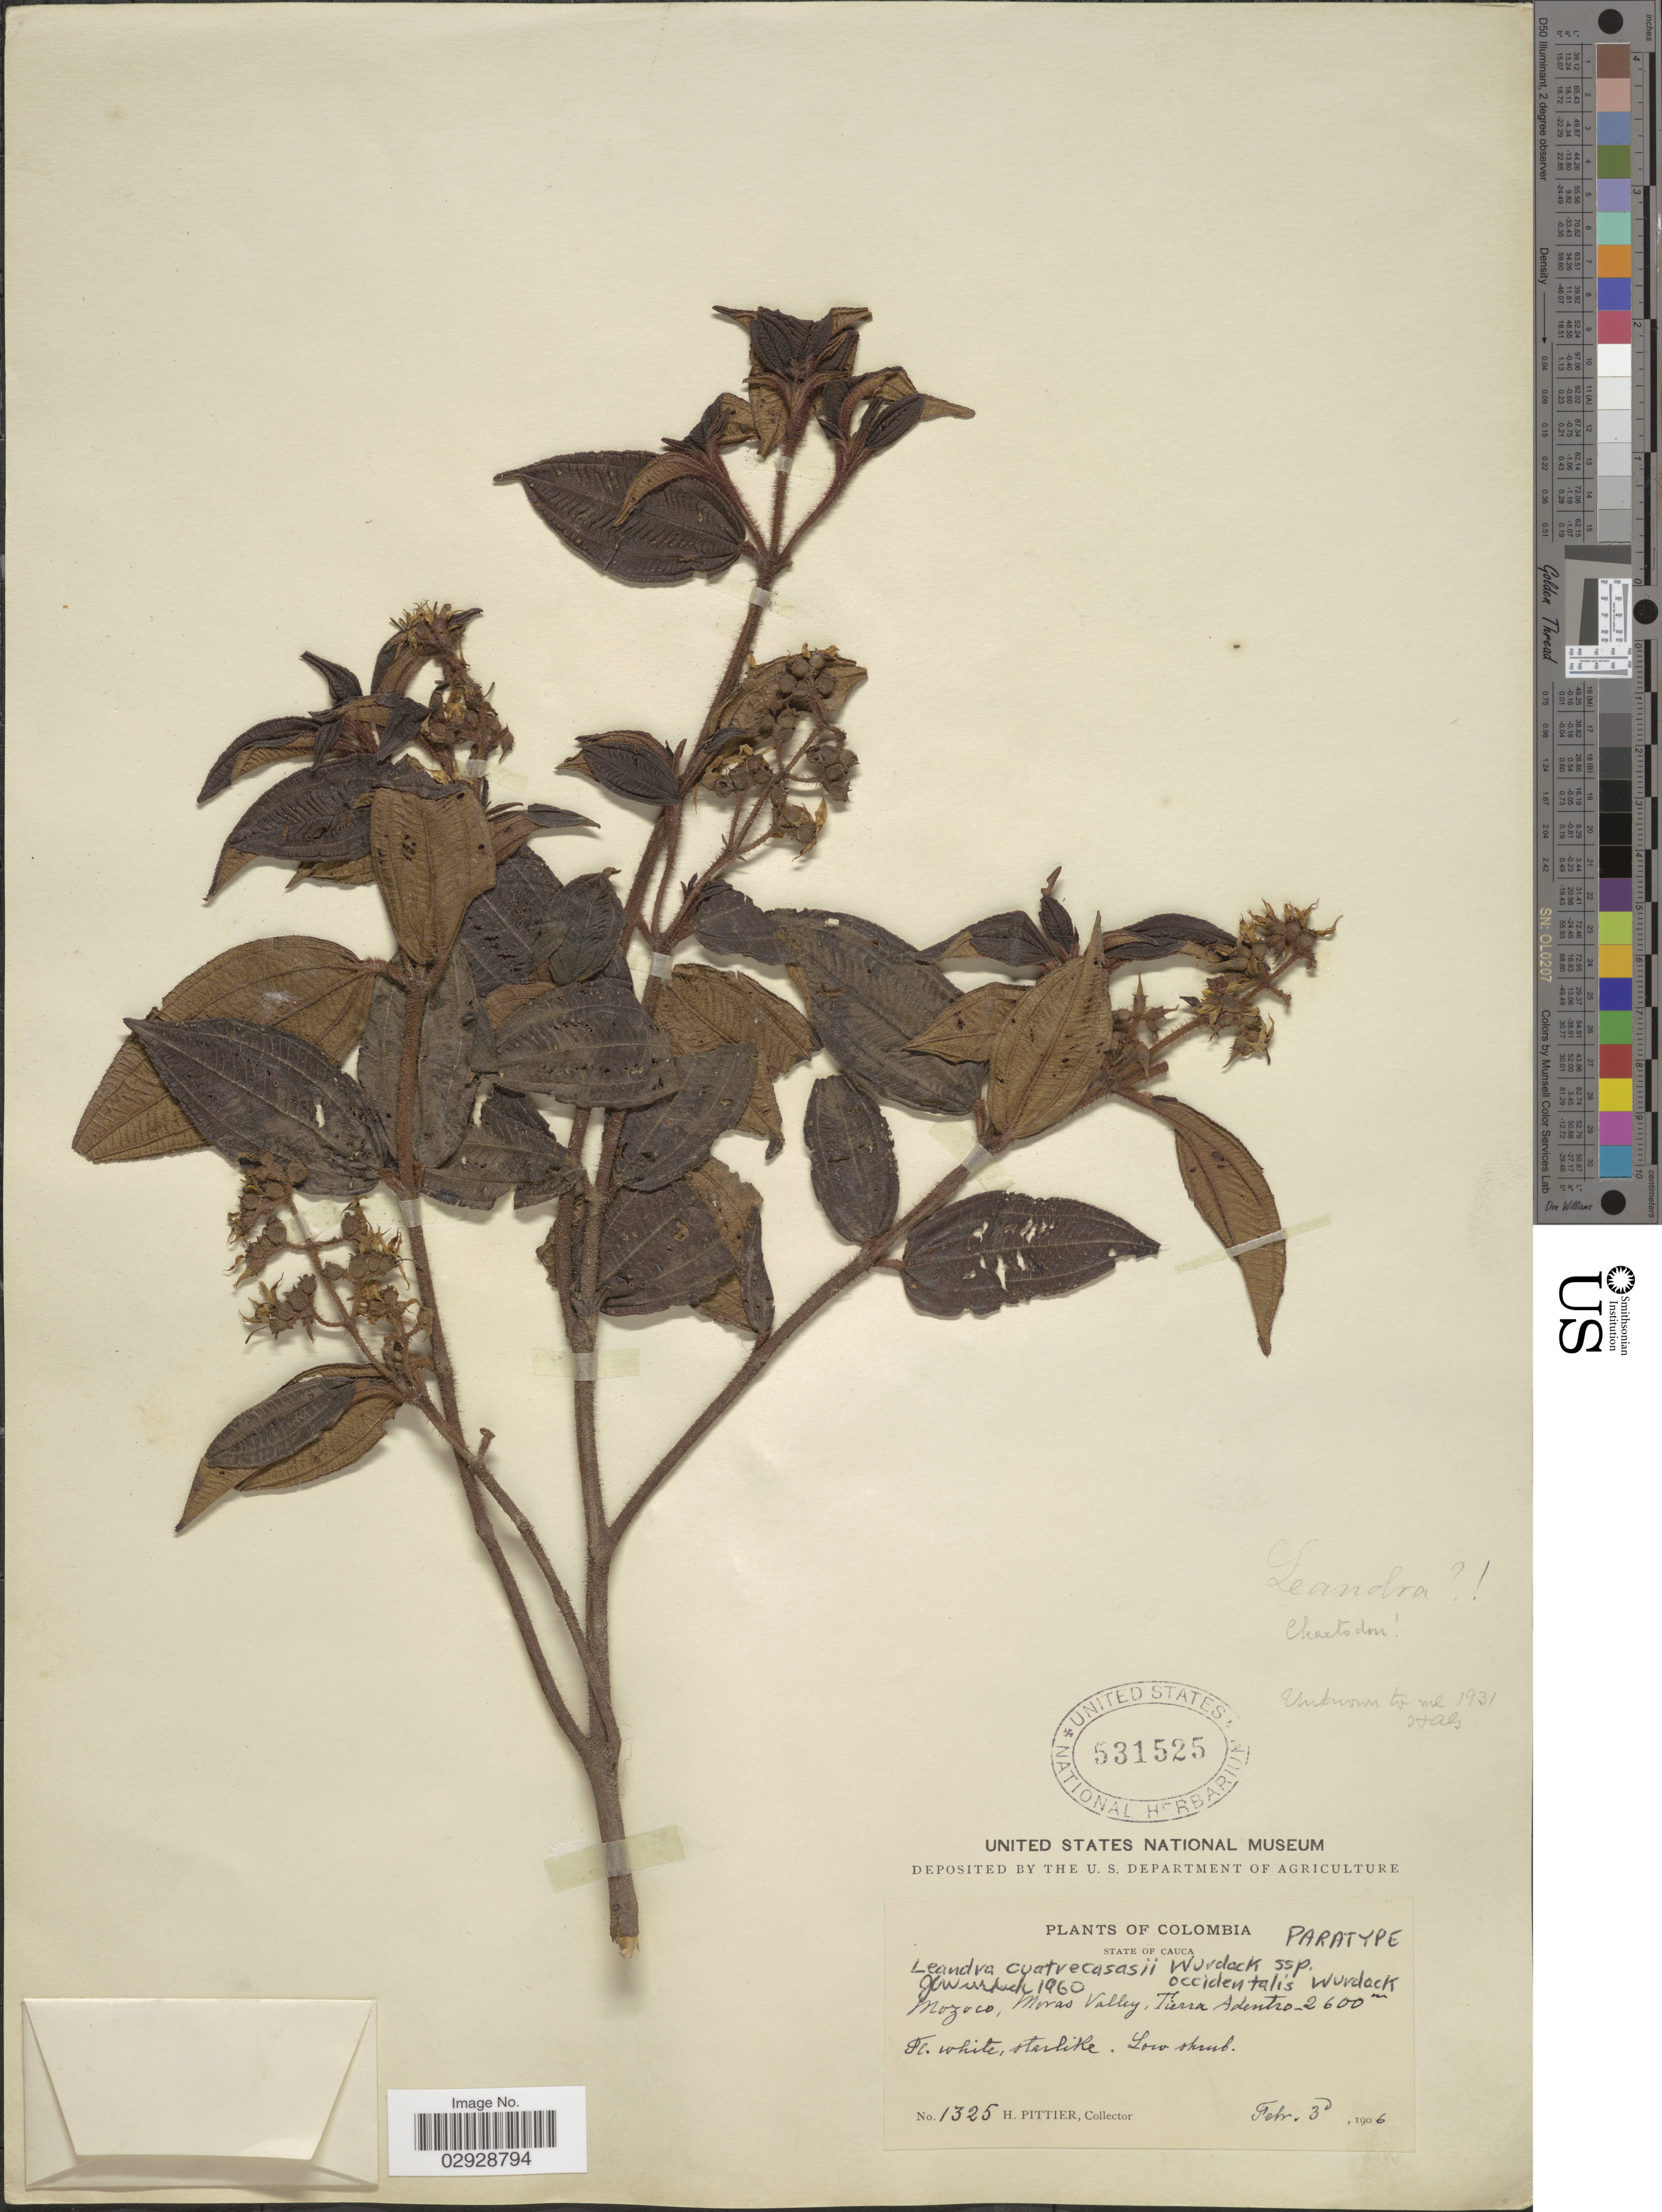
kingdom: Plantae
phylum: Tracheophyta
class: Magnoliopsida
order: Myrtales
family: Melastomataceae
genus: Leandra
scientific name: Leandra cuatrecasasii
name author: Wurdack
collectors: H. F. Pittier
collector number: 1325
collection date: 1906-02-03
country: Colombia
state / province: Cauca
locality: Mozoco, Moras Valley, Tierra Adentro.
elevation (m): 2600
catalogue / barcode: US 531525